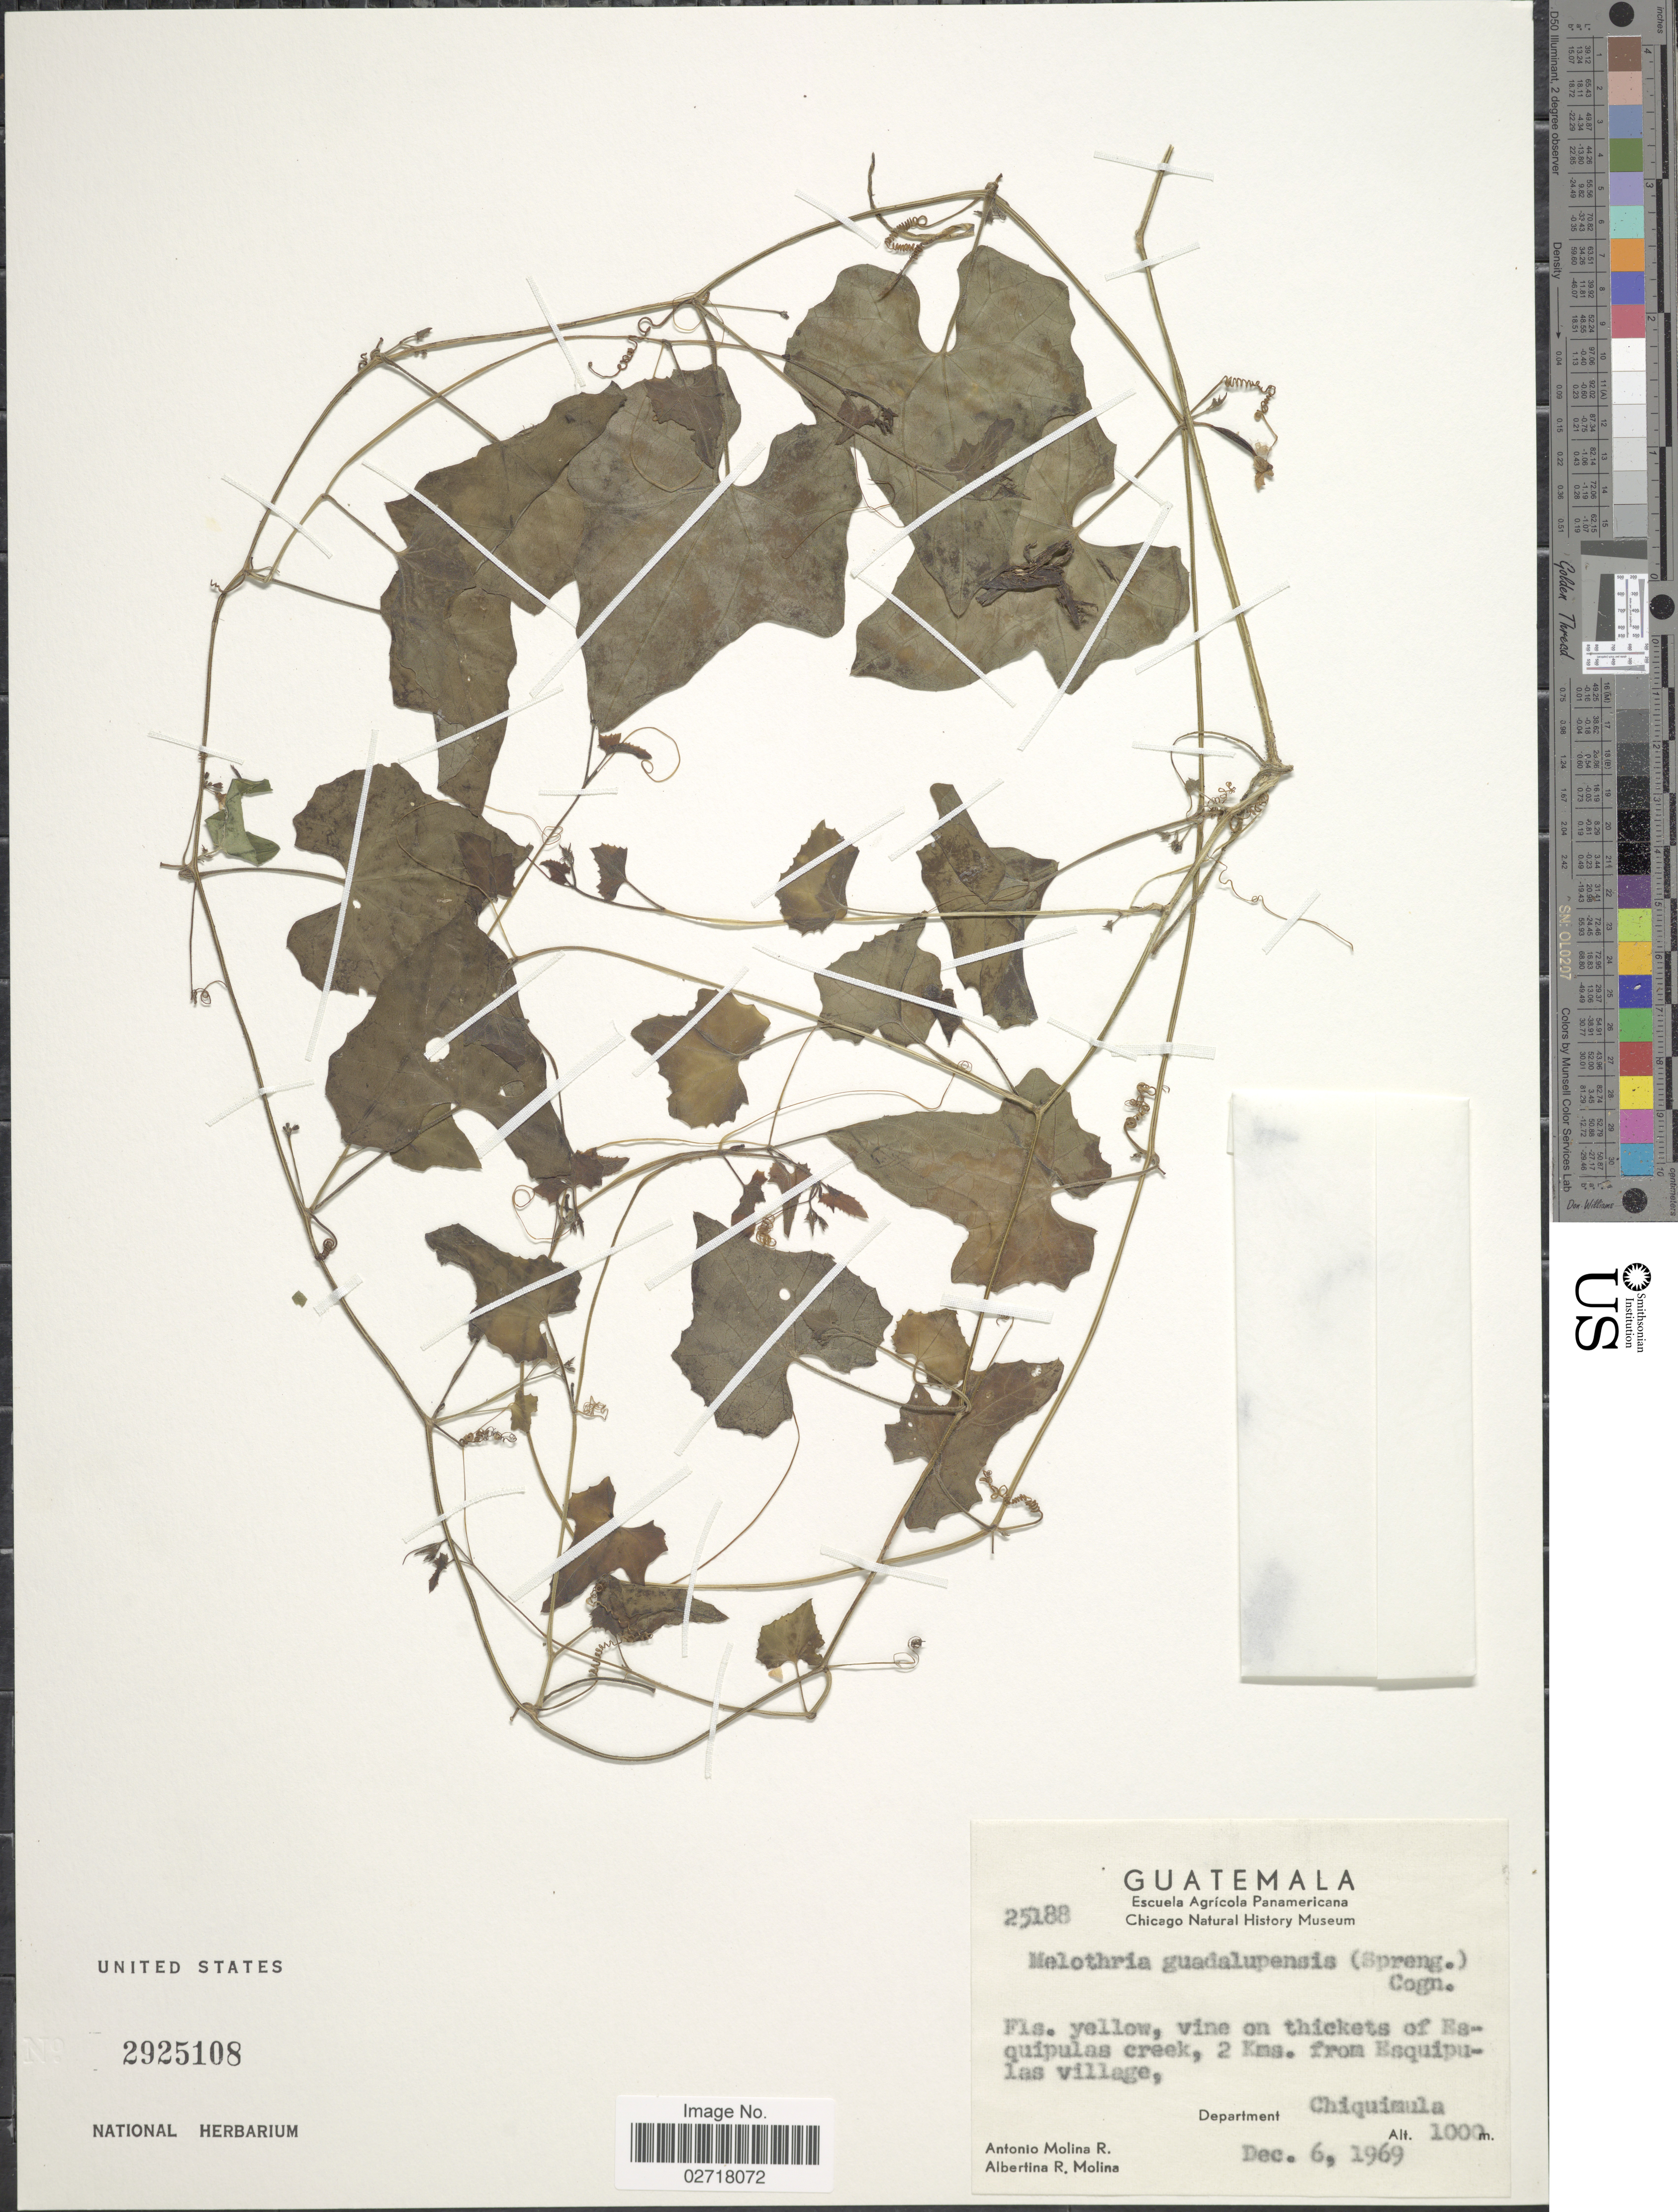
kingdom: Plantae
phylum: Tracheophyta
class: Magnoliopsida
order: Cucurbitales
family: Cucurbitaceae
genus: Melothria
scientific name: Melothria pendula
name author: L.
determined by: U.S. National Herbarium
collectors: A. Molina R. & A. R. Molina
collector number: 25188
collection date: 1969-12-06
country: Guatemala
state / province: Chiquimula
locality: Eaquipulas creek, 2 Kms. from Esquipulas village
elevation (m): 1000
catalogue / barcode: US 2925108